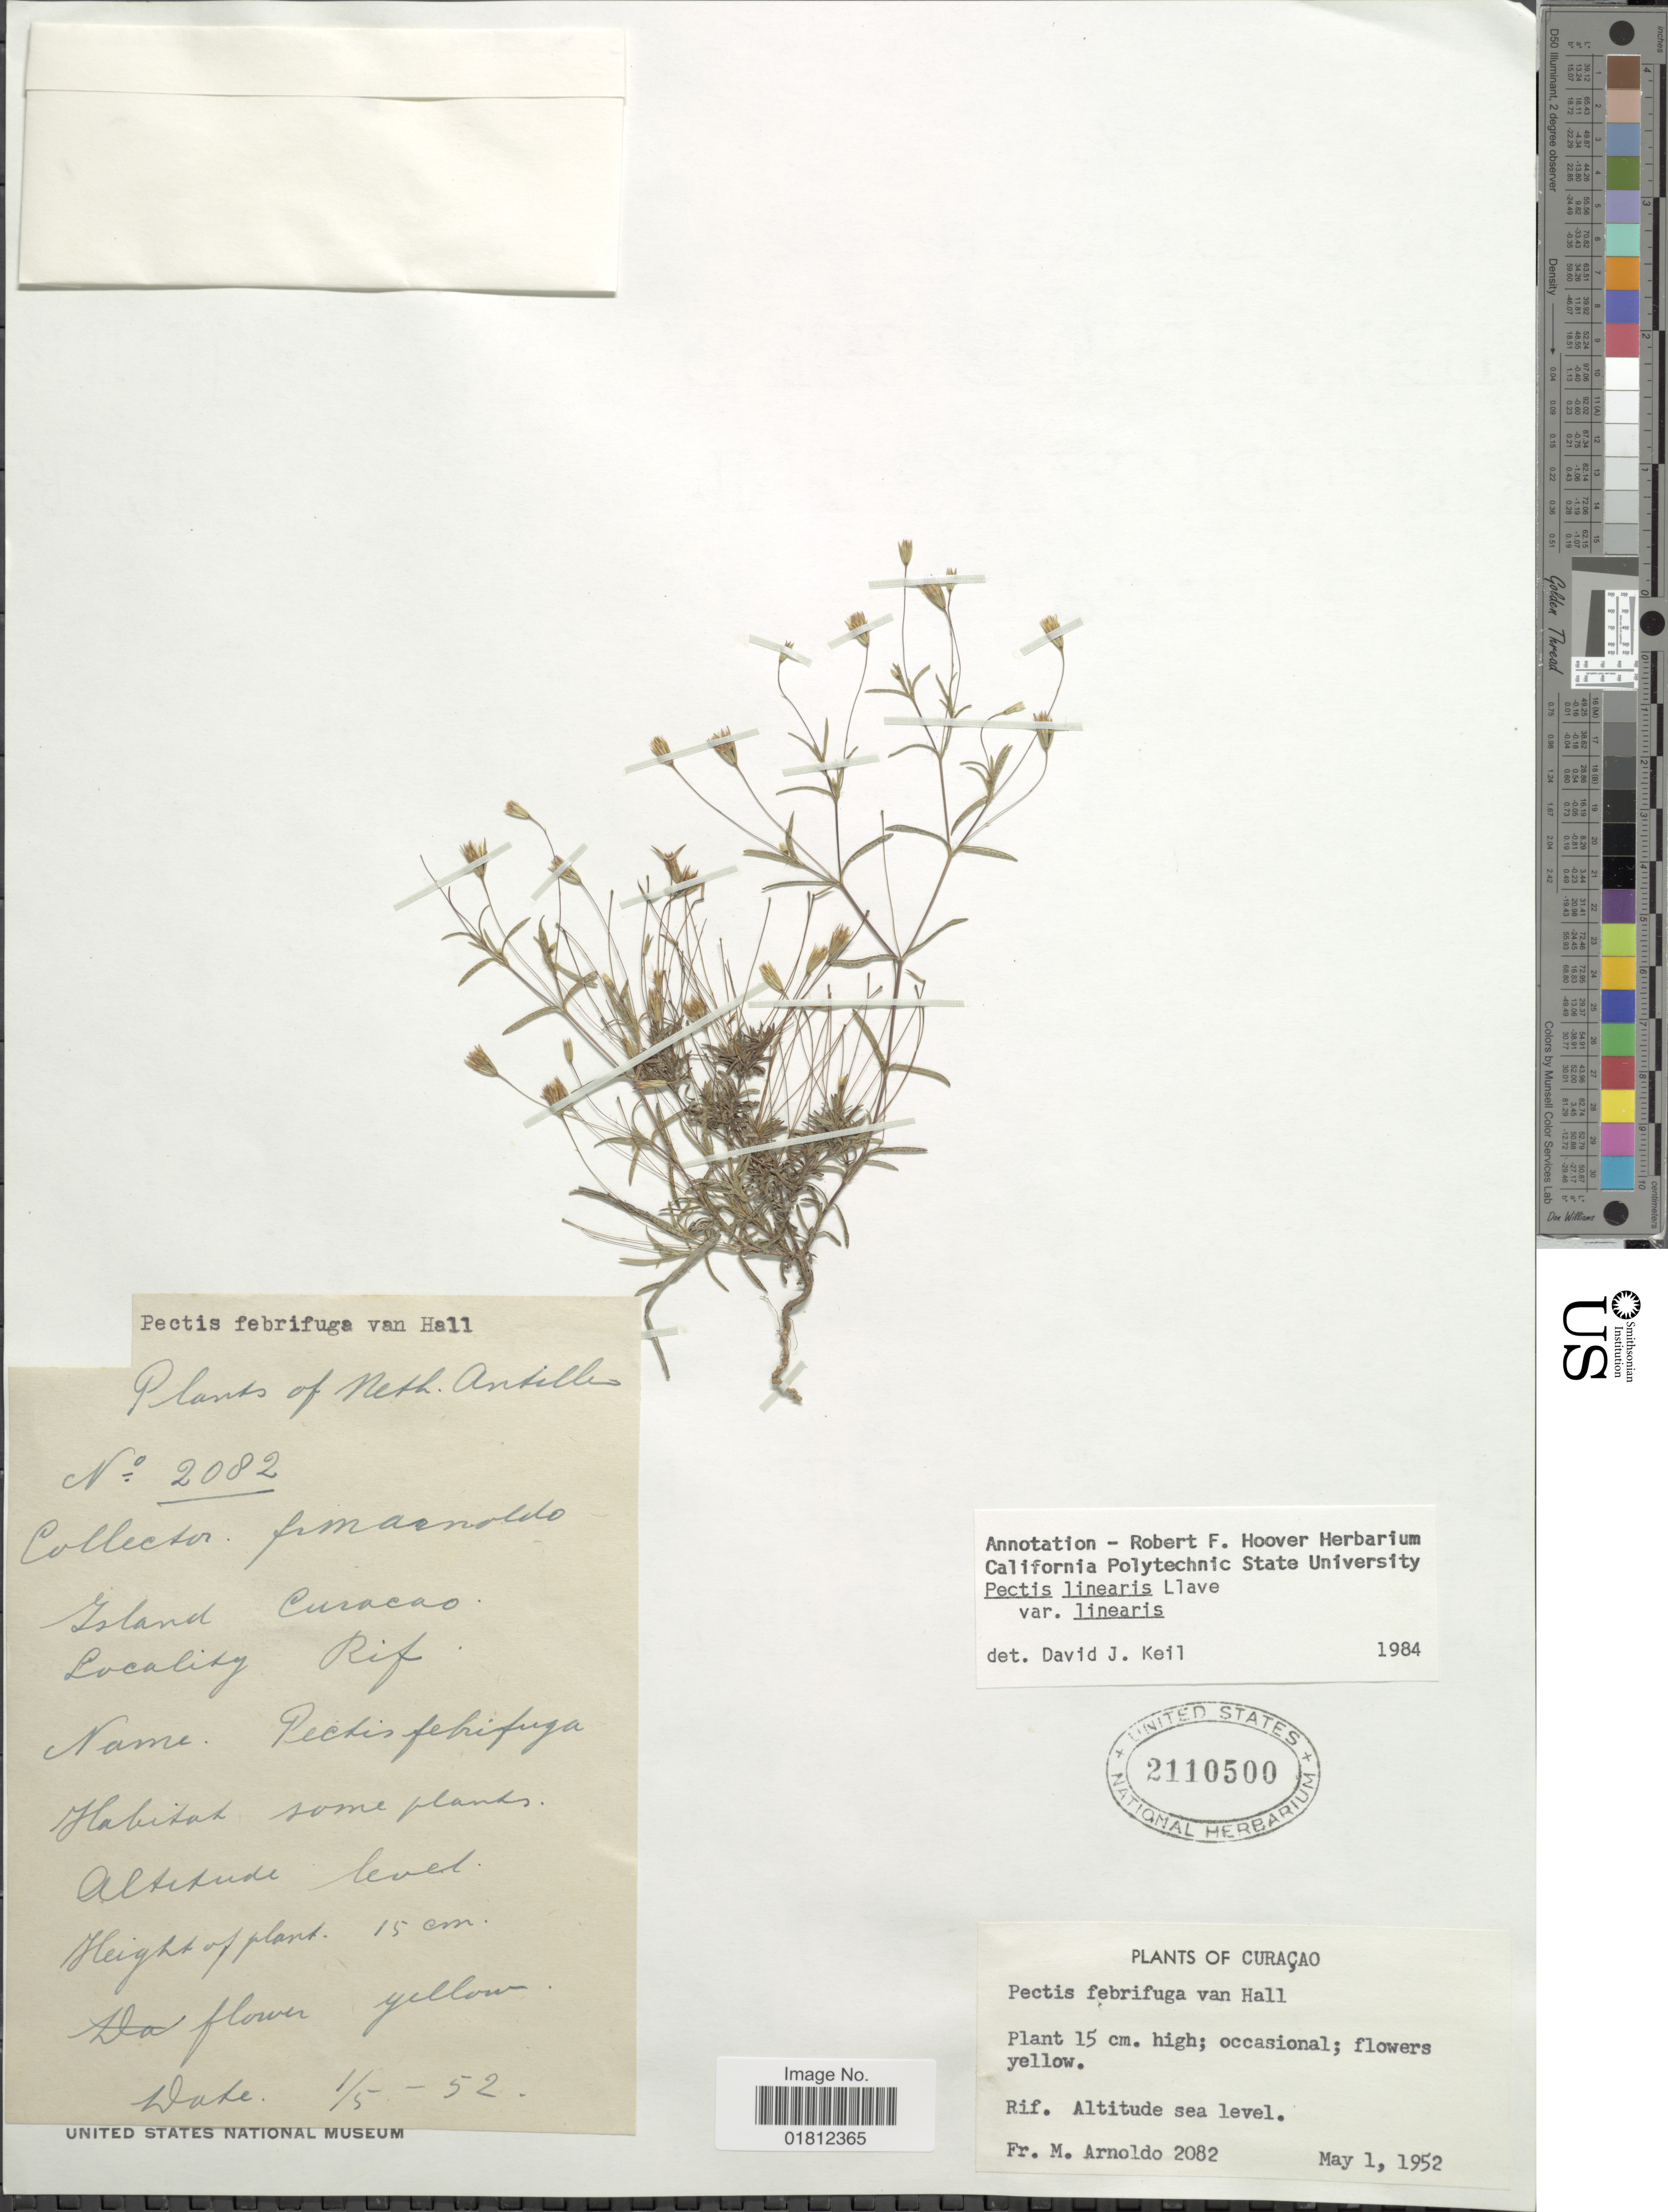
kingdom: Plantae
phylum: Tracheophyta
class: Magnoliopsida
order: Asterales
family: Asteraceae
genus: Pectis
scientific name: Pectis linearis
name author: La Llave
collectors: N. Arnoldo-Broeders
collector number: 2082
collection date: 1952-05-01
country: Curaçao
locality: Rif. [unsure placement]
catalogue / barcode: US 2110500